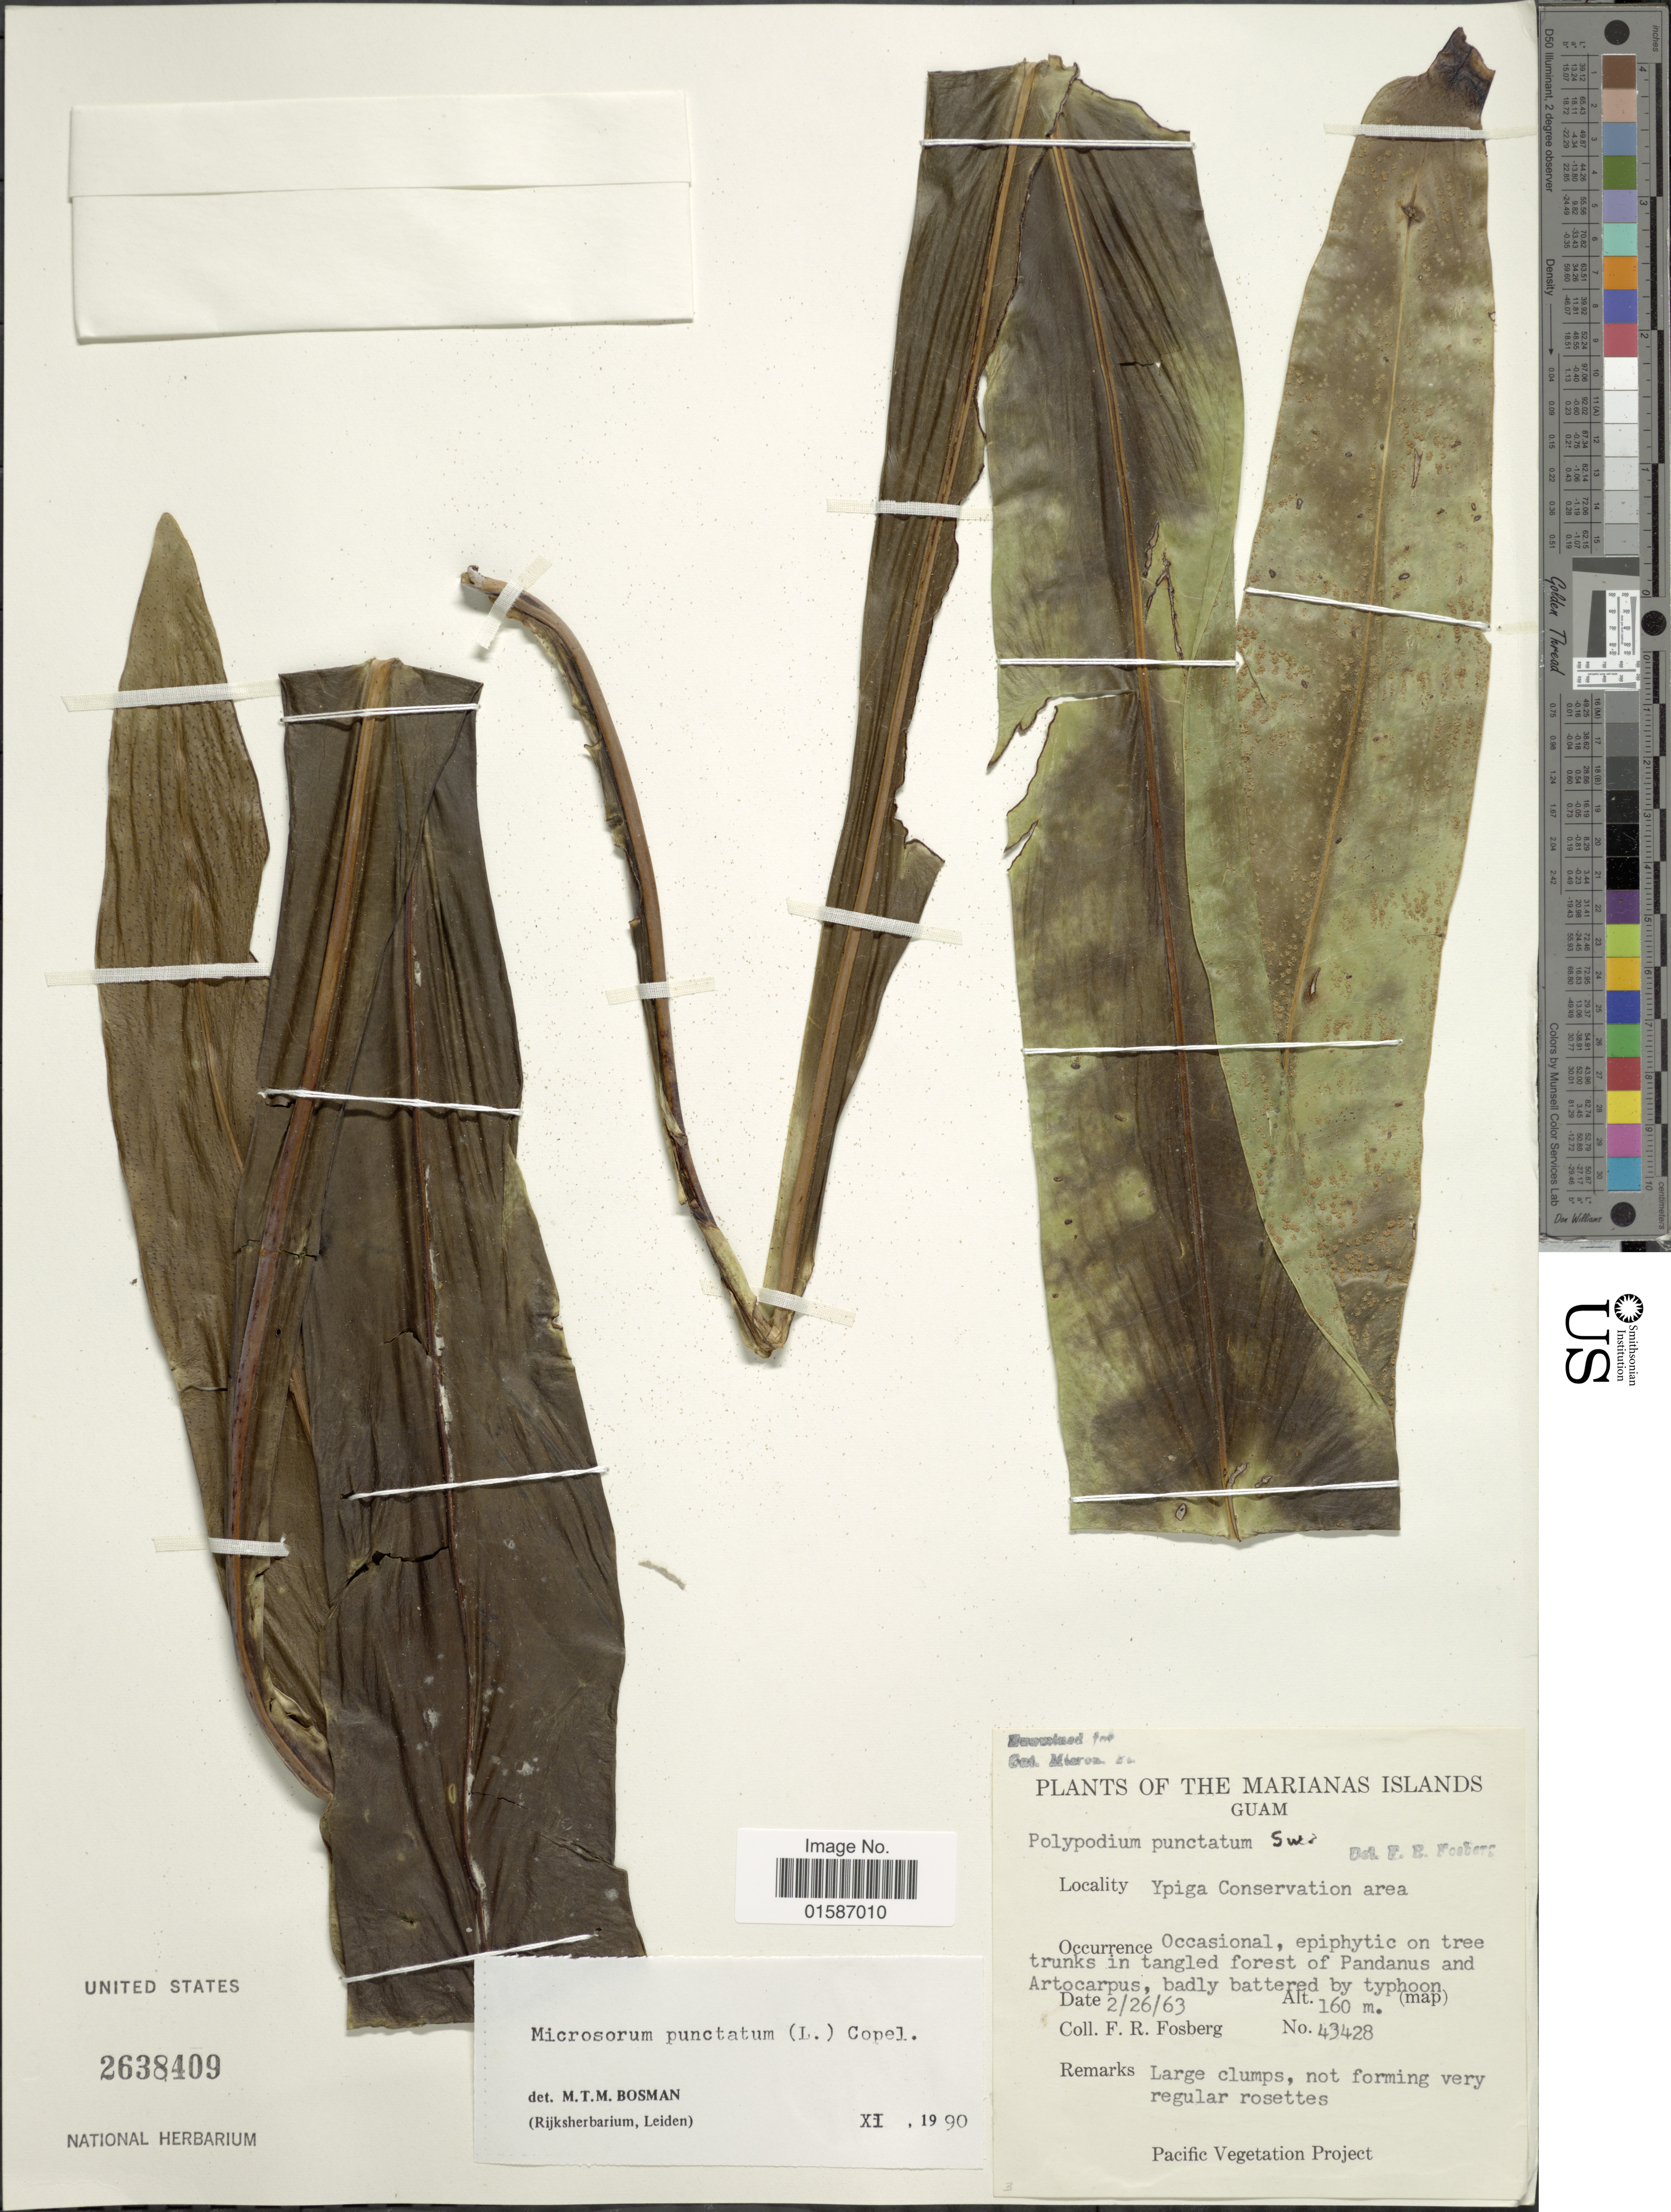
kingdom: Plantae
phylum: Tracheophyta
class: Polypodiopsida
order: Polypodiales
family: Polypodiaceae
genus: Microsorum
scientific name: Microsorum punctatum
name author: (L.) Copel.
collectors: F. R. Fosberg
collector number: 43428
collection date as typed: Transcribed d/m/y: 26/2/63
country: Guam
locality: The Marianas Islands, Ypiga Conservation area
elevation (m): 160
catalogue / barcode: US 2638409